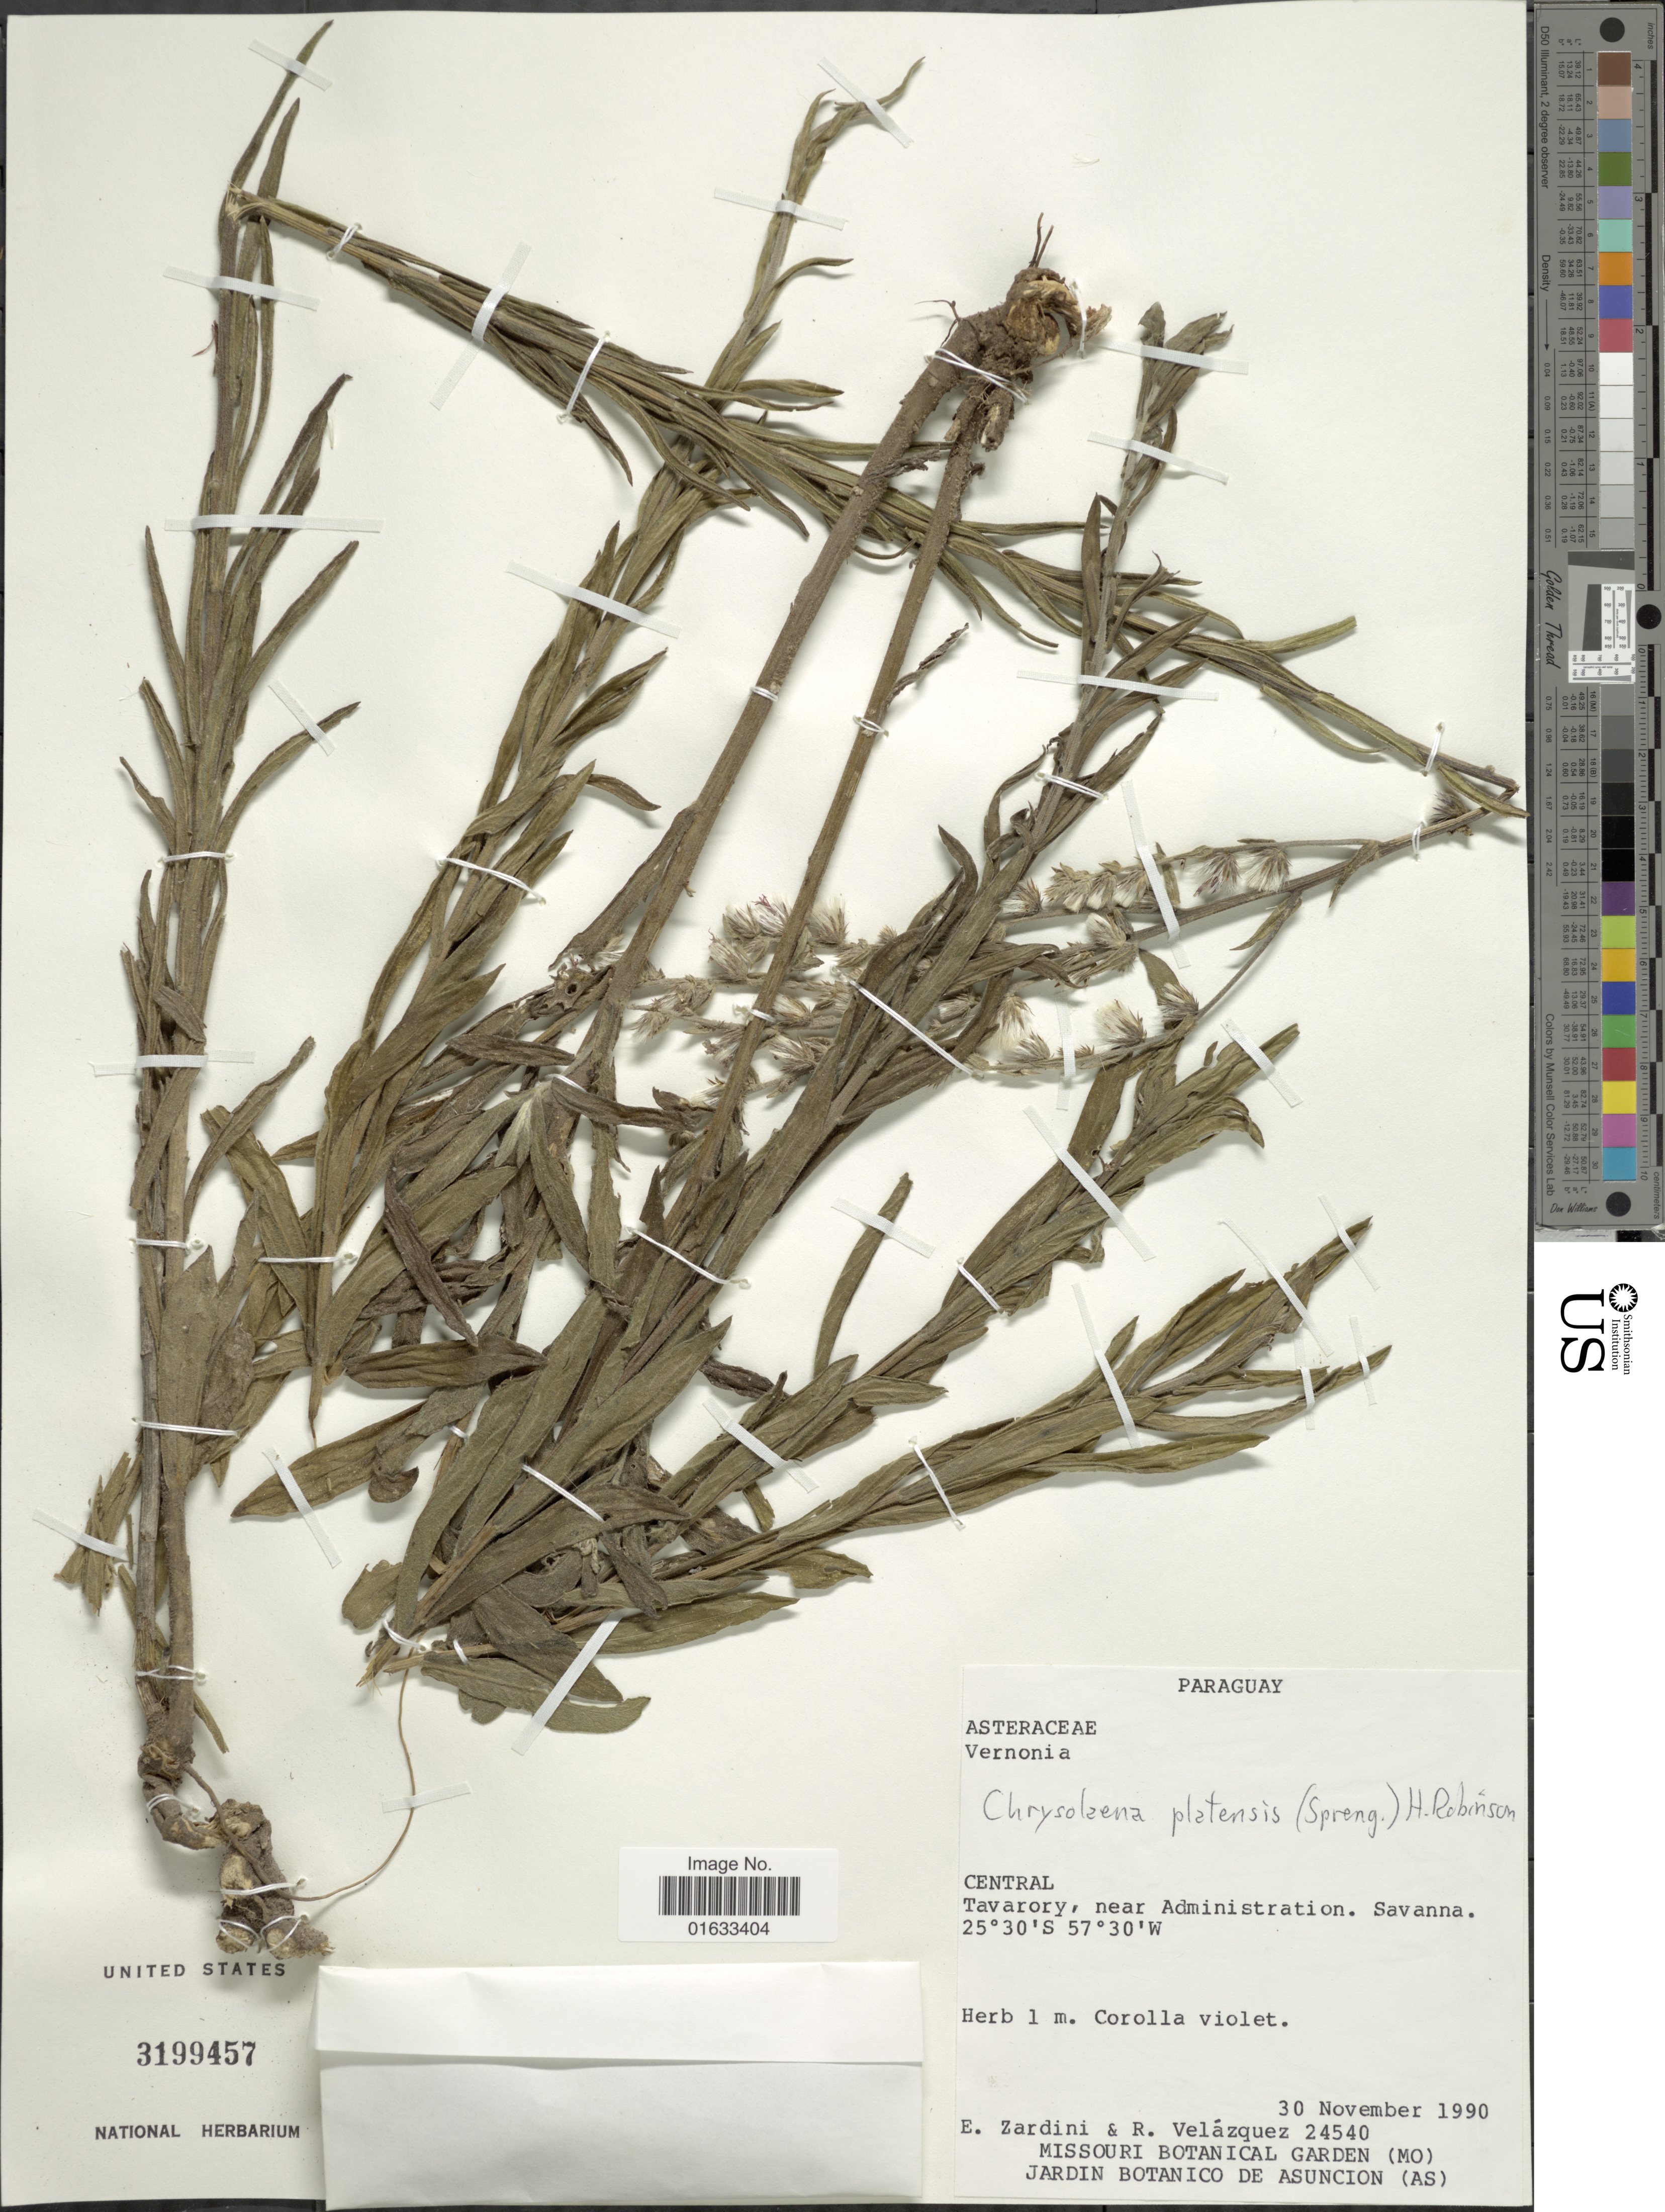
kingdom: Plantae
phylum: Tracheophyta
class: Magnoliopsida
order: Asterales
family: Asteraceae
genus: Chrysolaena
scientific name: Chrysolaena platensis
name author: (Spreng.) H. Rob.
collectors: E. M. Zardini & R. Velázquez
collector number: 24540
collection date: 1990-11-30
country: Paraguay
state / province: Central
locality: Tavarory, near Administration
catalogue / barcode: US 3199457